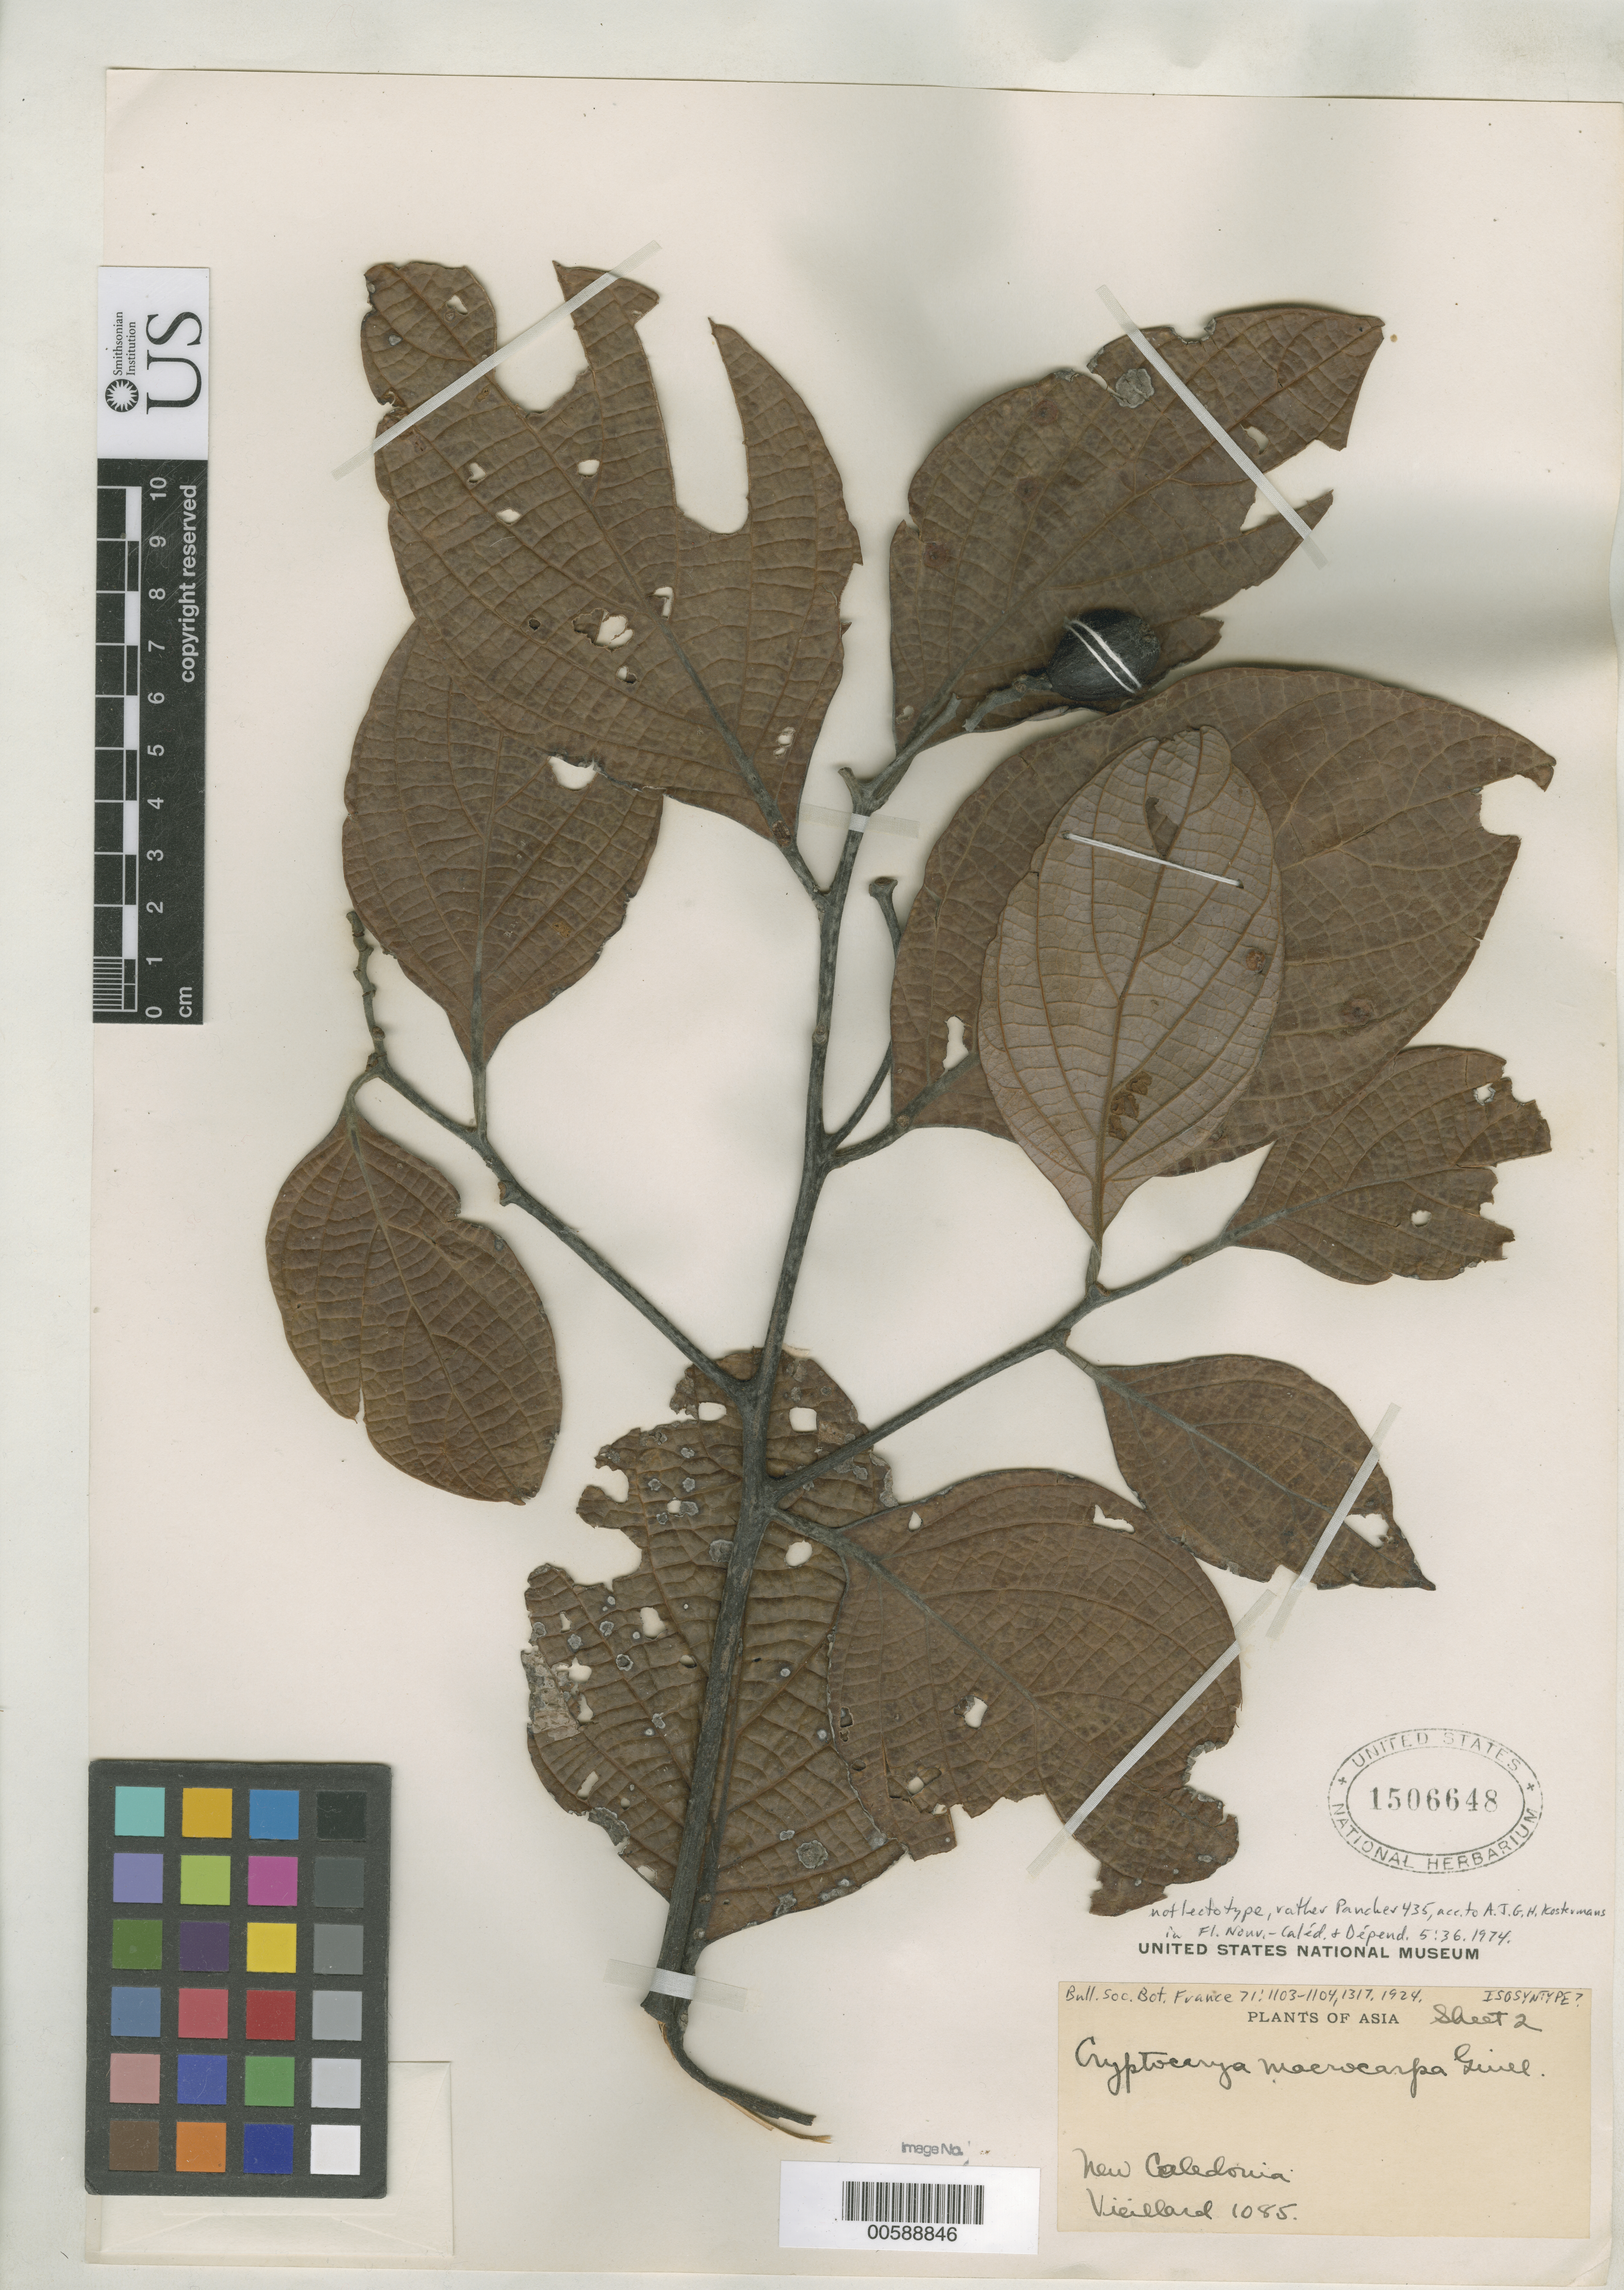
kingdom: Plantae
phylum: Tracheophyta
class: Magnoliopsida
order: Laurales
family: Lauraceae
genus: Cryptocarya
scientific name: Cryptocarya macrocarpa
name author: Guillaumin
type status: Possible Isosyntype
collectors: E. Vieillard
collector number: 1085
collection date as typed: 1870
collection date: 1870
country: New Caledonia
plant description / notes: Lectotype is Pancher 435 acc. to A.J.G.H. Kostermans in Fl. Nouv.-Caled. & Depend. 5:36. 1974.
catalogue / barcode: US 1506648